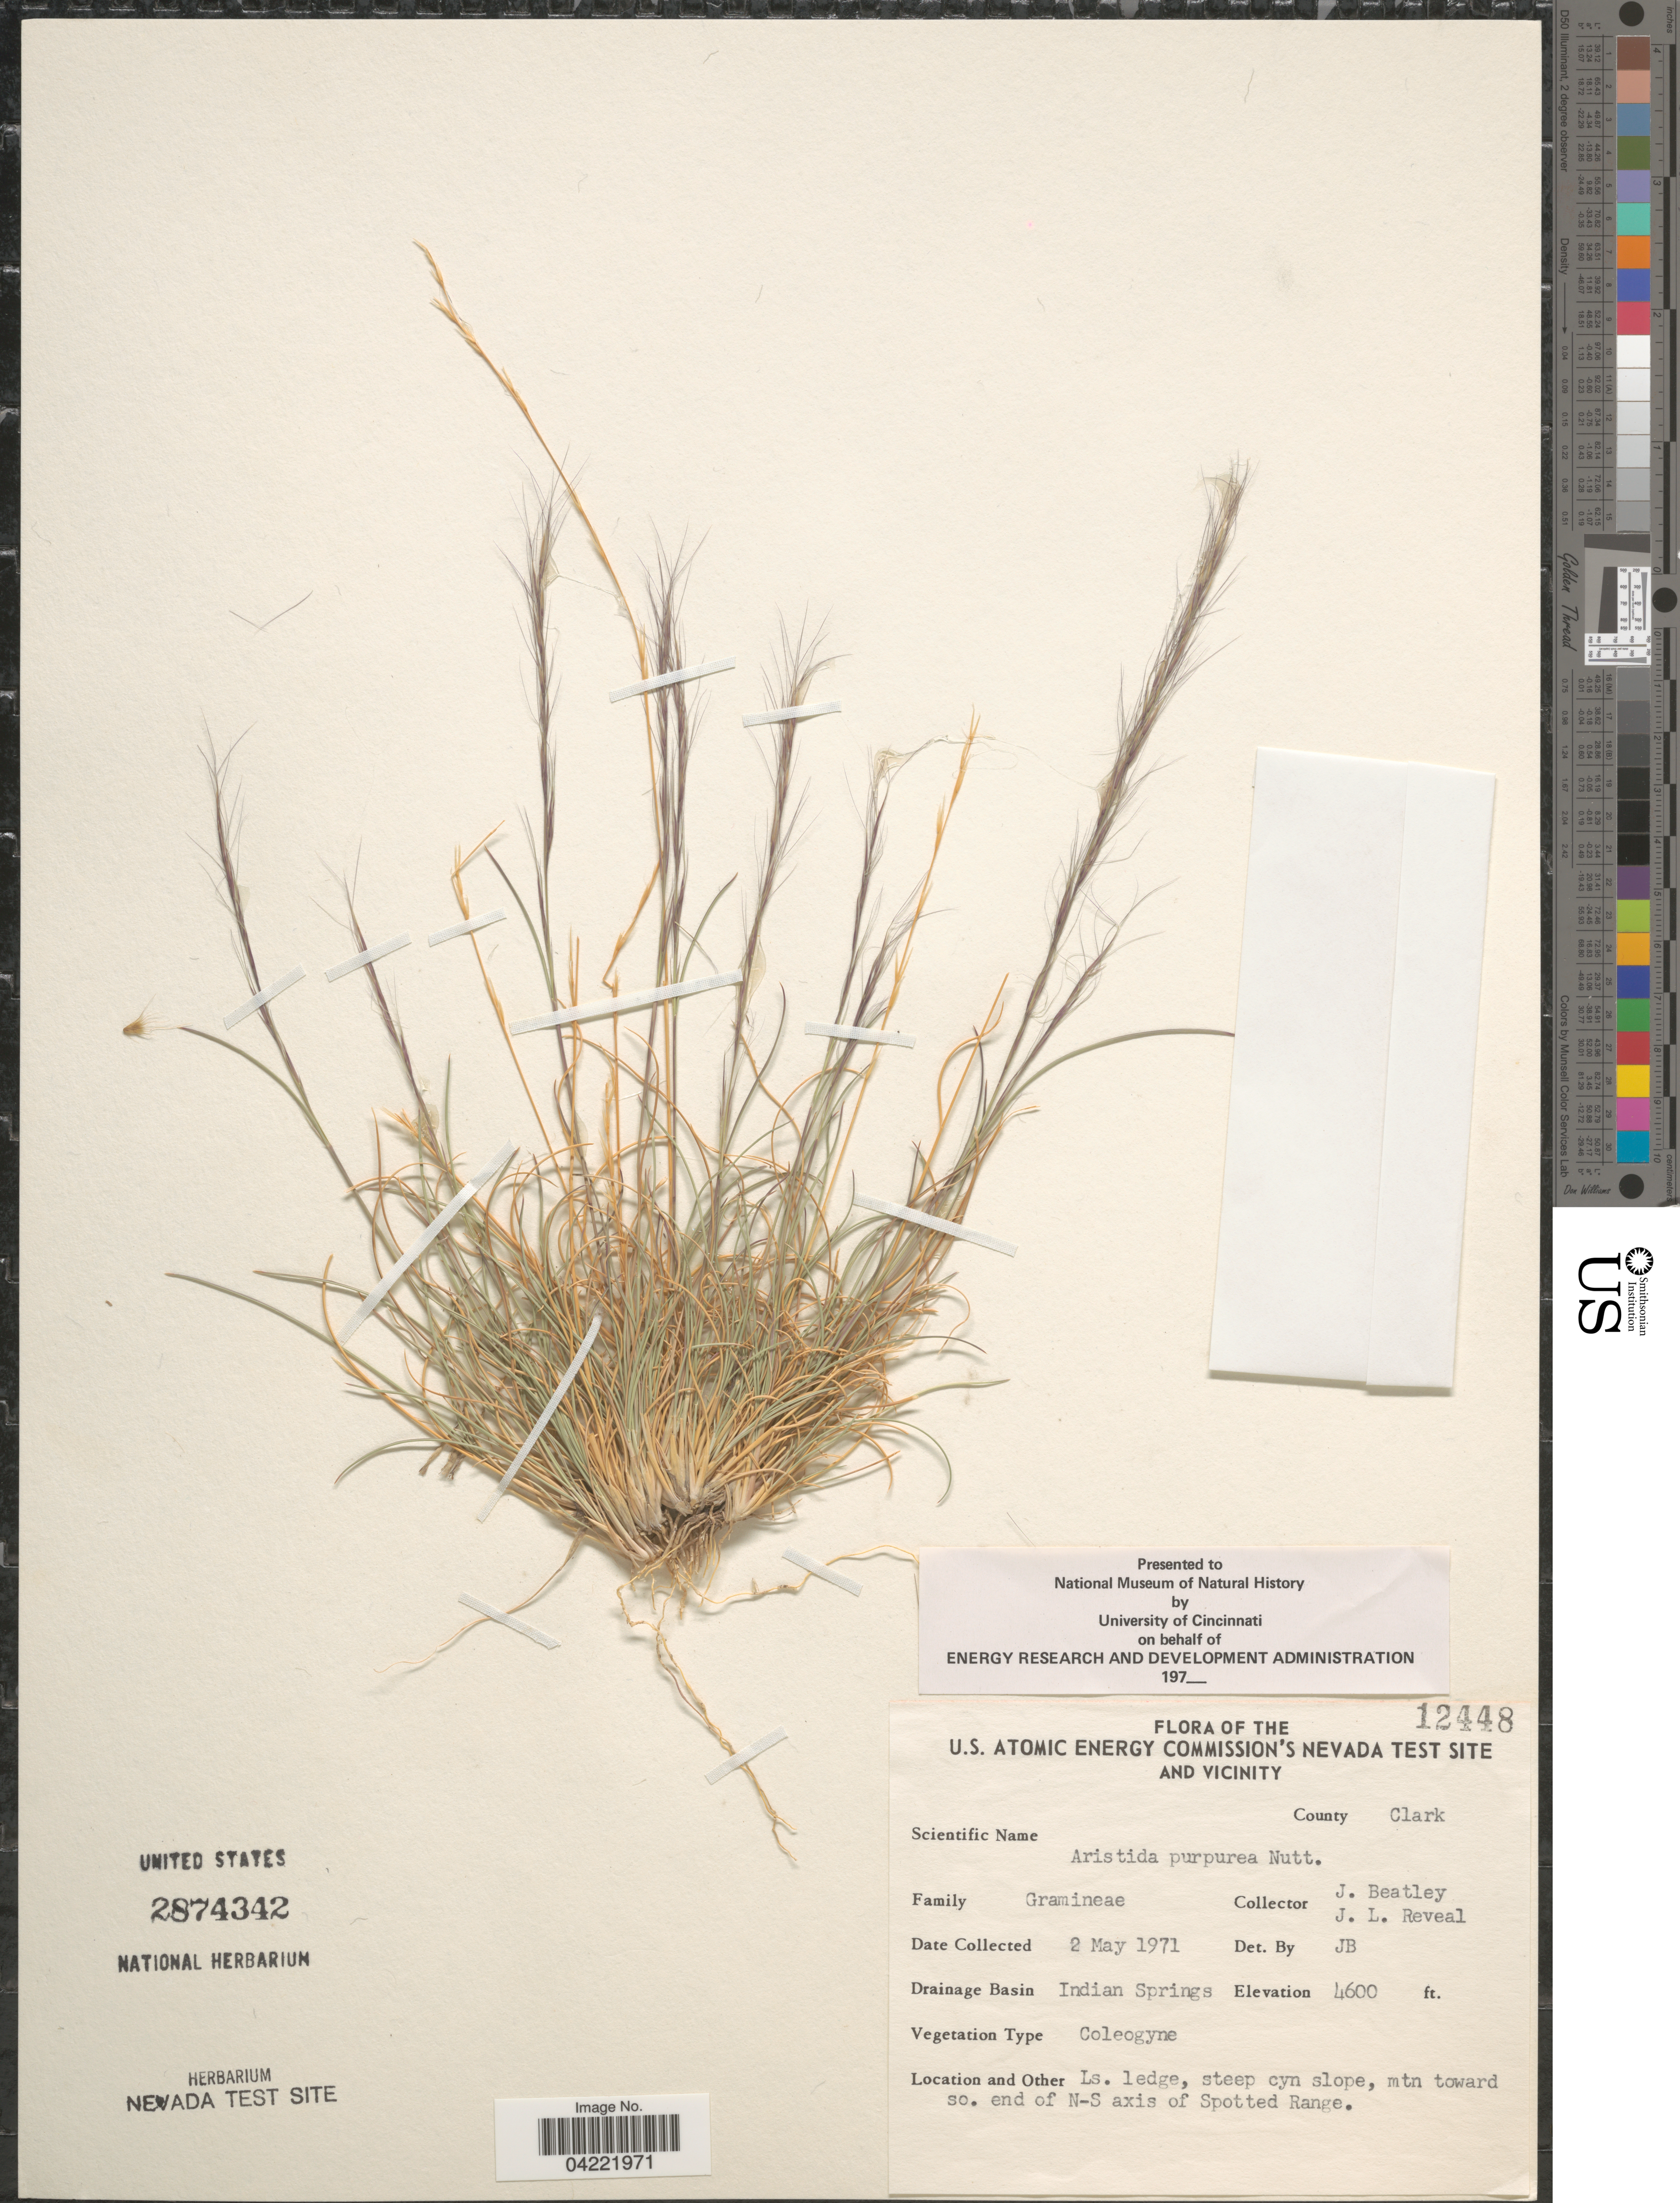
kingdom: Plantae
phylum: Tracheophyta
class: Liliopsida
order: Poales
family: Poaceae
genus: Aristida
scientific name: Aristida purpurea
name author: Nutt.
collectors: J. C. Beatley & J. L. Reveal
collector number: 12448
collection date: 1971-05-02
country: United States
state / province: Nevada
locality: U.S. Atomic Energy Commission's Nevada Test Site And Vicinity. County Clark. Drainage Basin Indian Springs. Ls. ledge, steep cyn slope, mtn toward so. end of N-S axis of Spotted Range.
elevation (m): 1402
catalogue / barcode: US 2874342